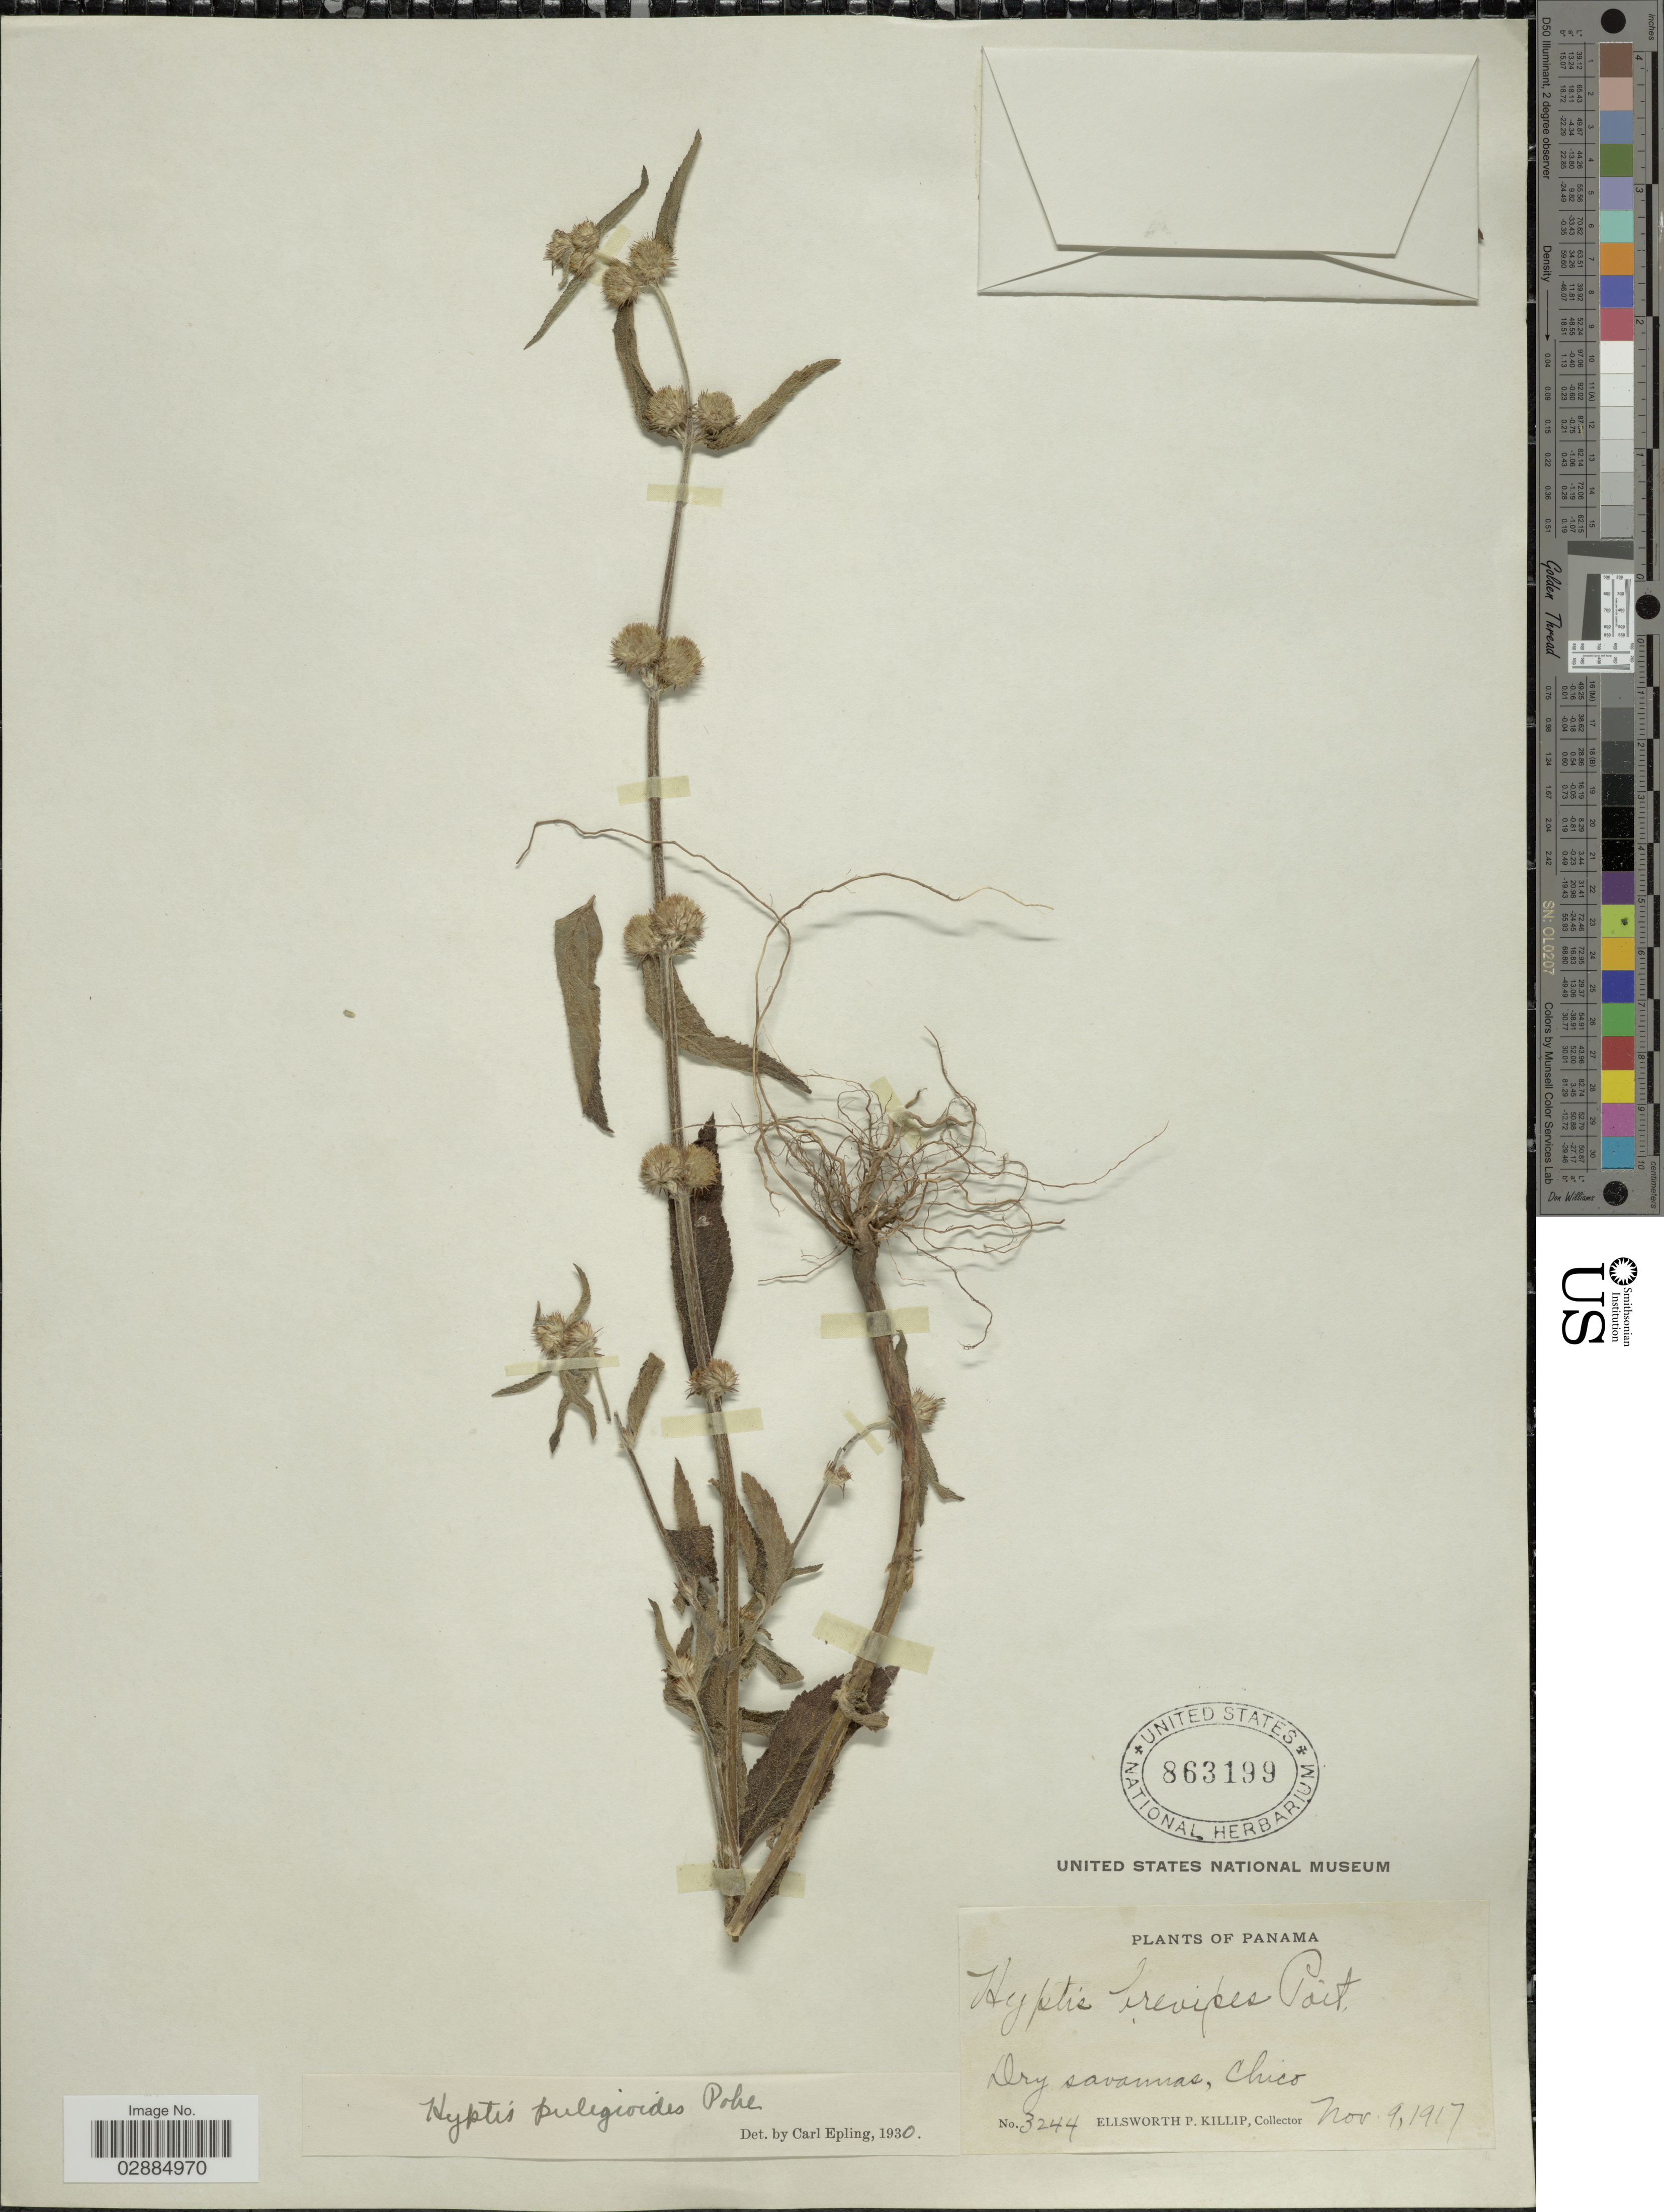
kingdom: Plantae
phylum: Tracheophyta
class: Magnoliopsida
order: Lamiales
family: Lamiaceae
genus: Hyptis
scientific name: Hyptis pulegioides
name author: Pohl ex Benth.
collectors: E. P. Killip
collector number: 3244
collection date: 1917-11-09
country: Panama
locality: Dry savannas, Chico.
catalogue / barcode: US 863199